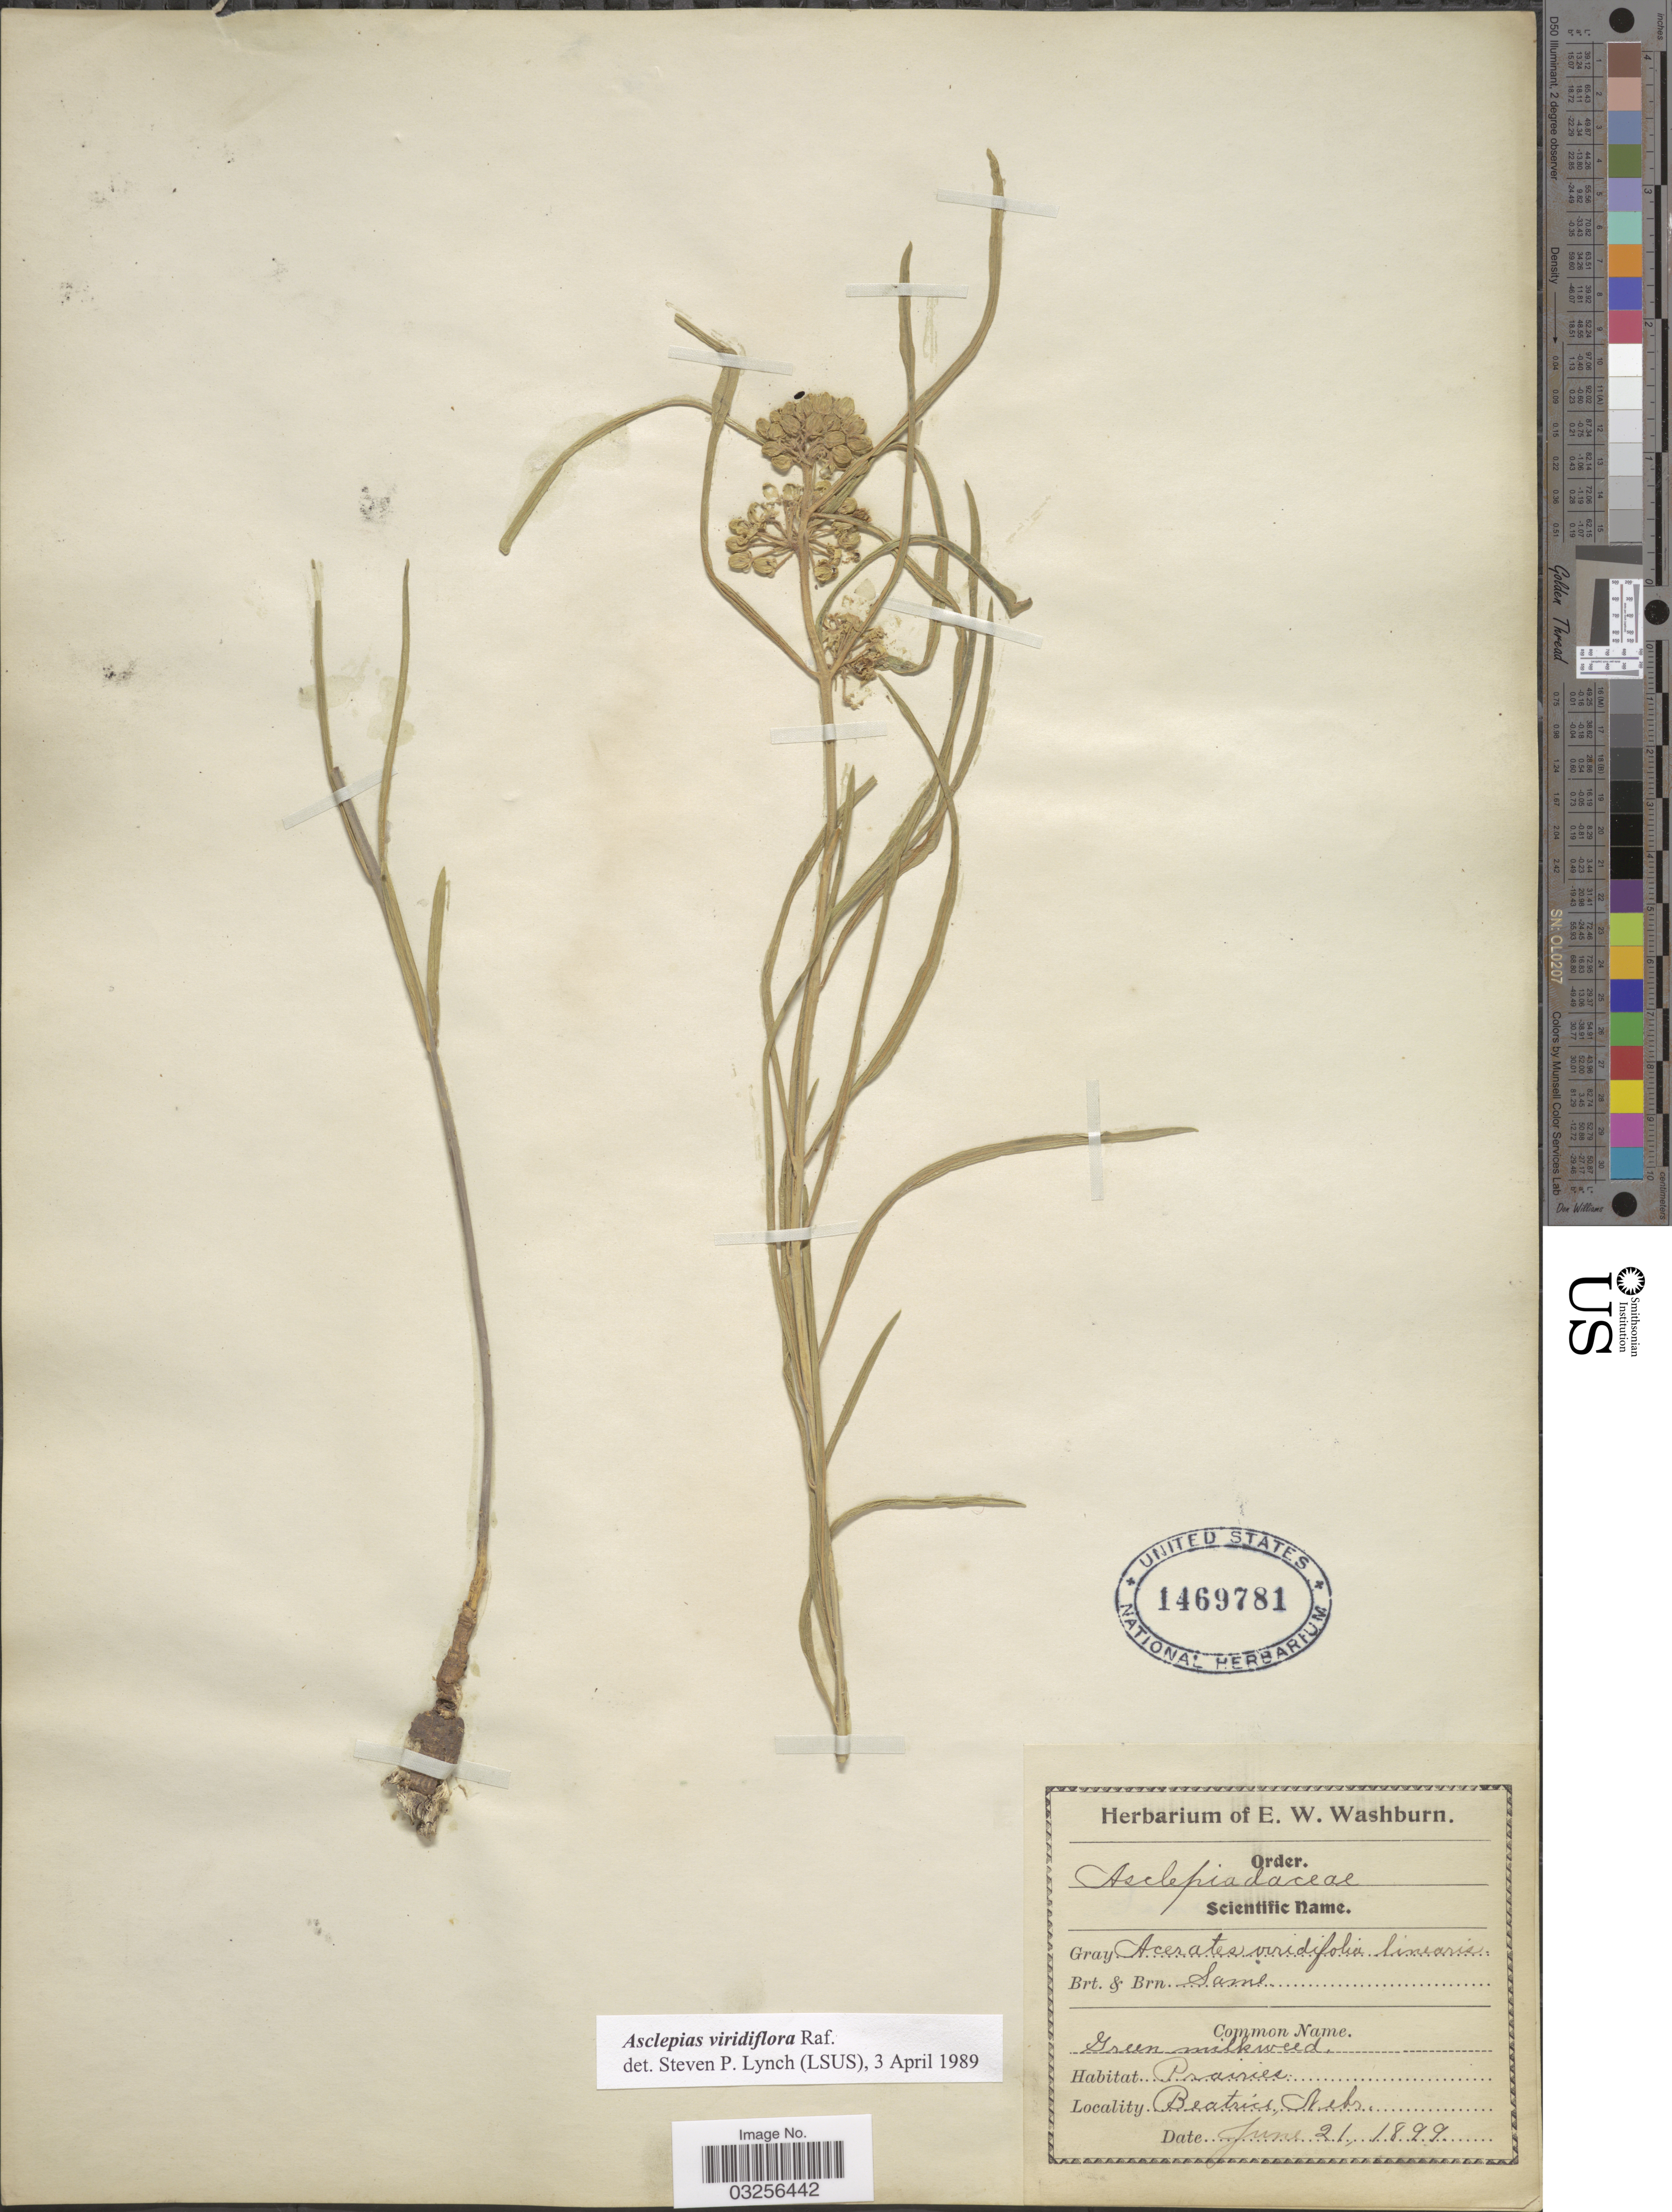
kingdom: Plantae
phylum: Tracheophyta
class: Magnoliopsida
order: Gentianales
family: Apocynaceae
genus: Asclepias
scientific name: Asclepias viridiflora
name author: Raf.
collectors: ex herb. E. W. Washburn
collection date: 1899-06-21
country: United States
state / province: Nebraska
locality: Beatrice, Nebr.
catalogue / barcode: US 1469781